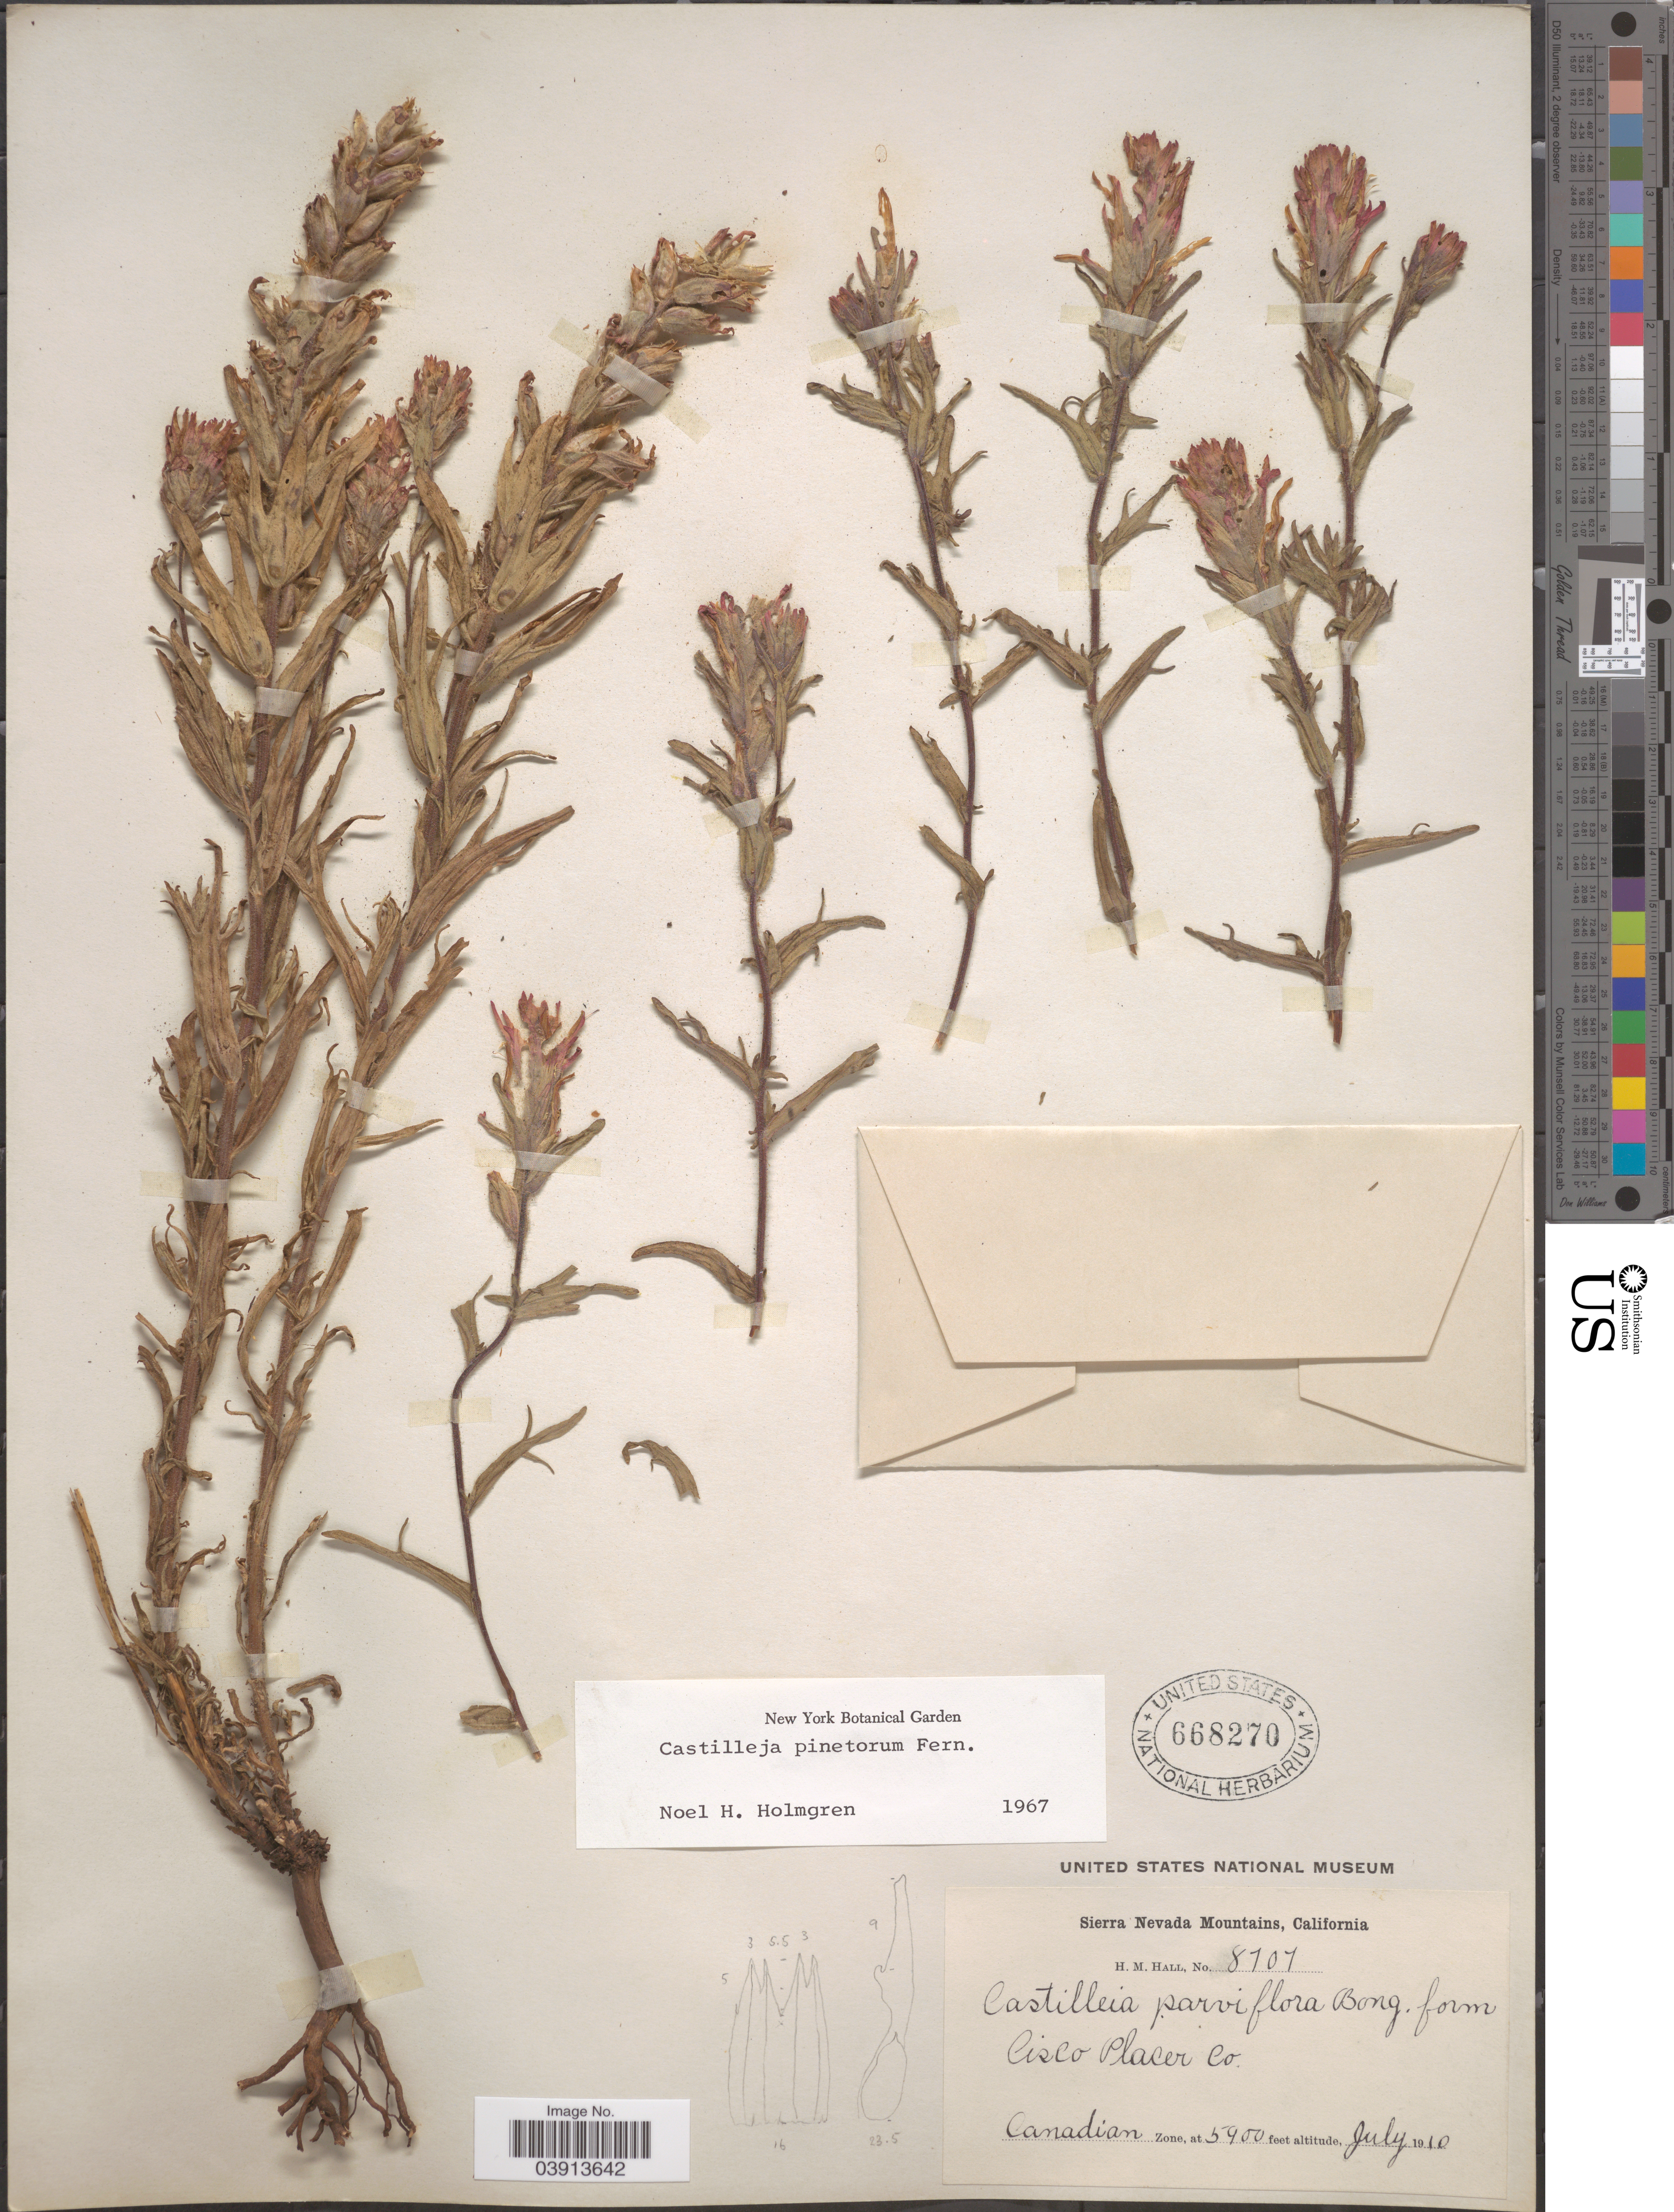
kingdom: Plantae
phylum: Tracheophyta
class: Magnoliopsida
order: Lamiales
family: Orobanchaceae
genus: Castilleja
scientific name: Castilleja pinetorum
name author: Fernald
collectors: H. M. Hall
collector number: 8707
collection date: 1910-07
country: United States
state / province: California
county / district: Placer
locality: Sierra Nevada Mountains. Cisco Placer Co. Canadian Zone.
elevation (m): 1798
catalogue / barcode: US 668270